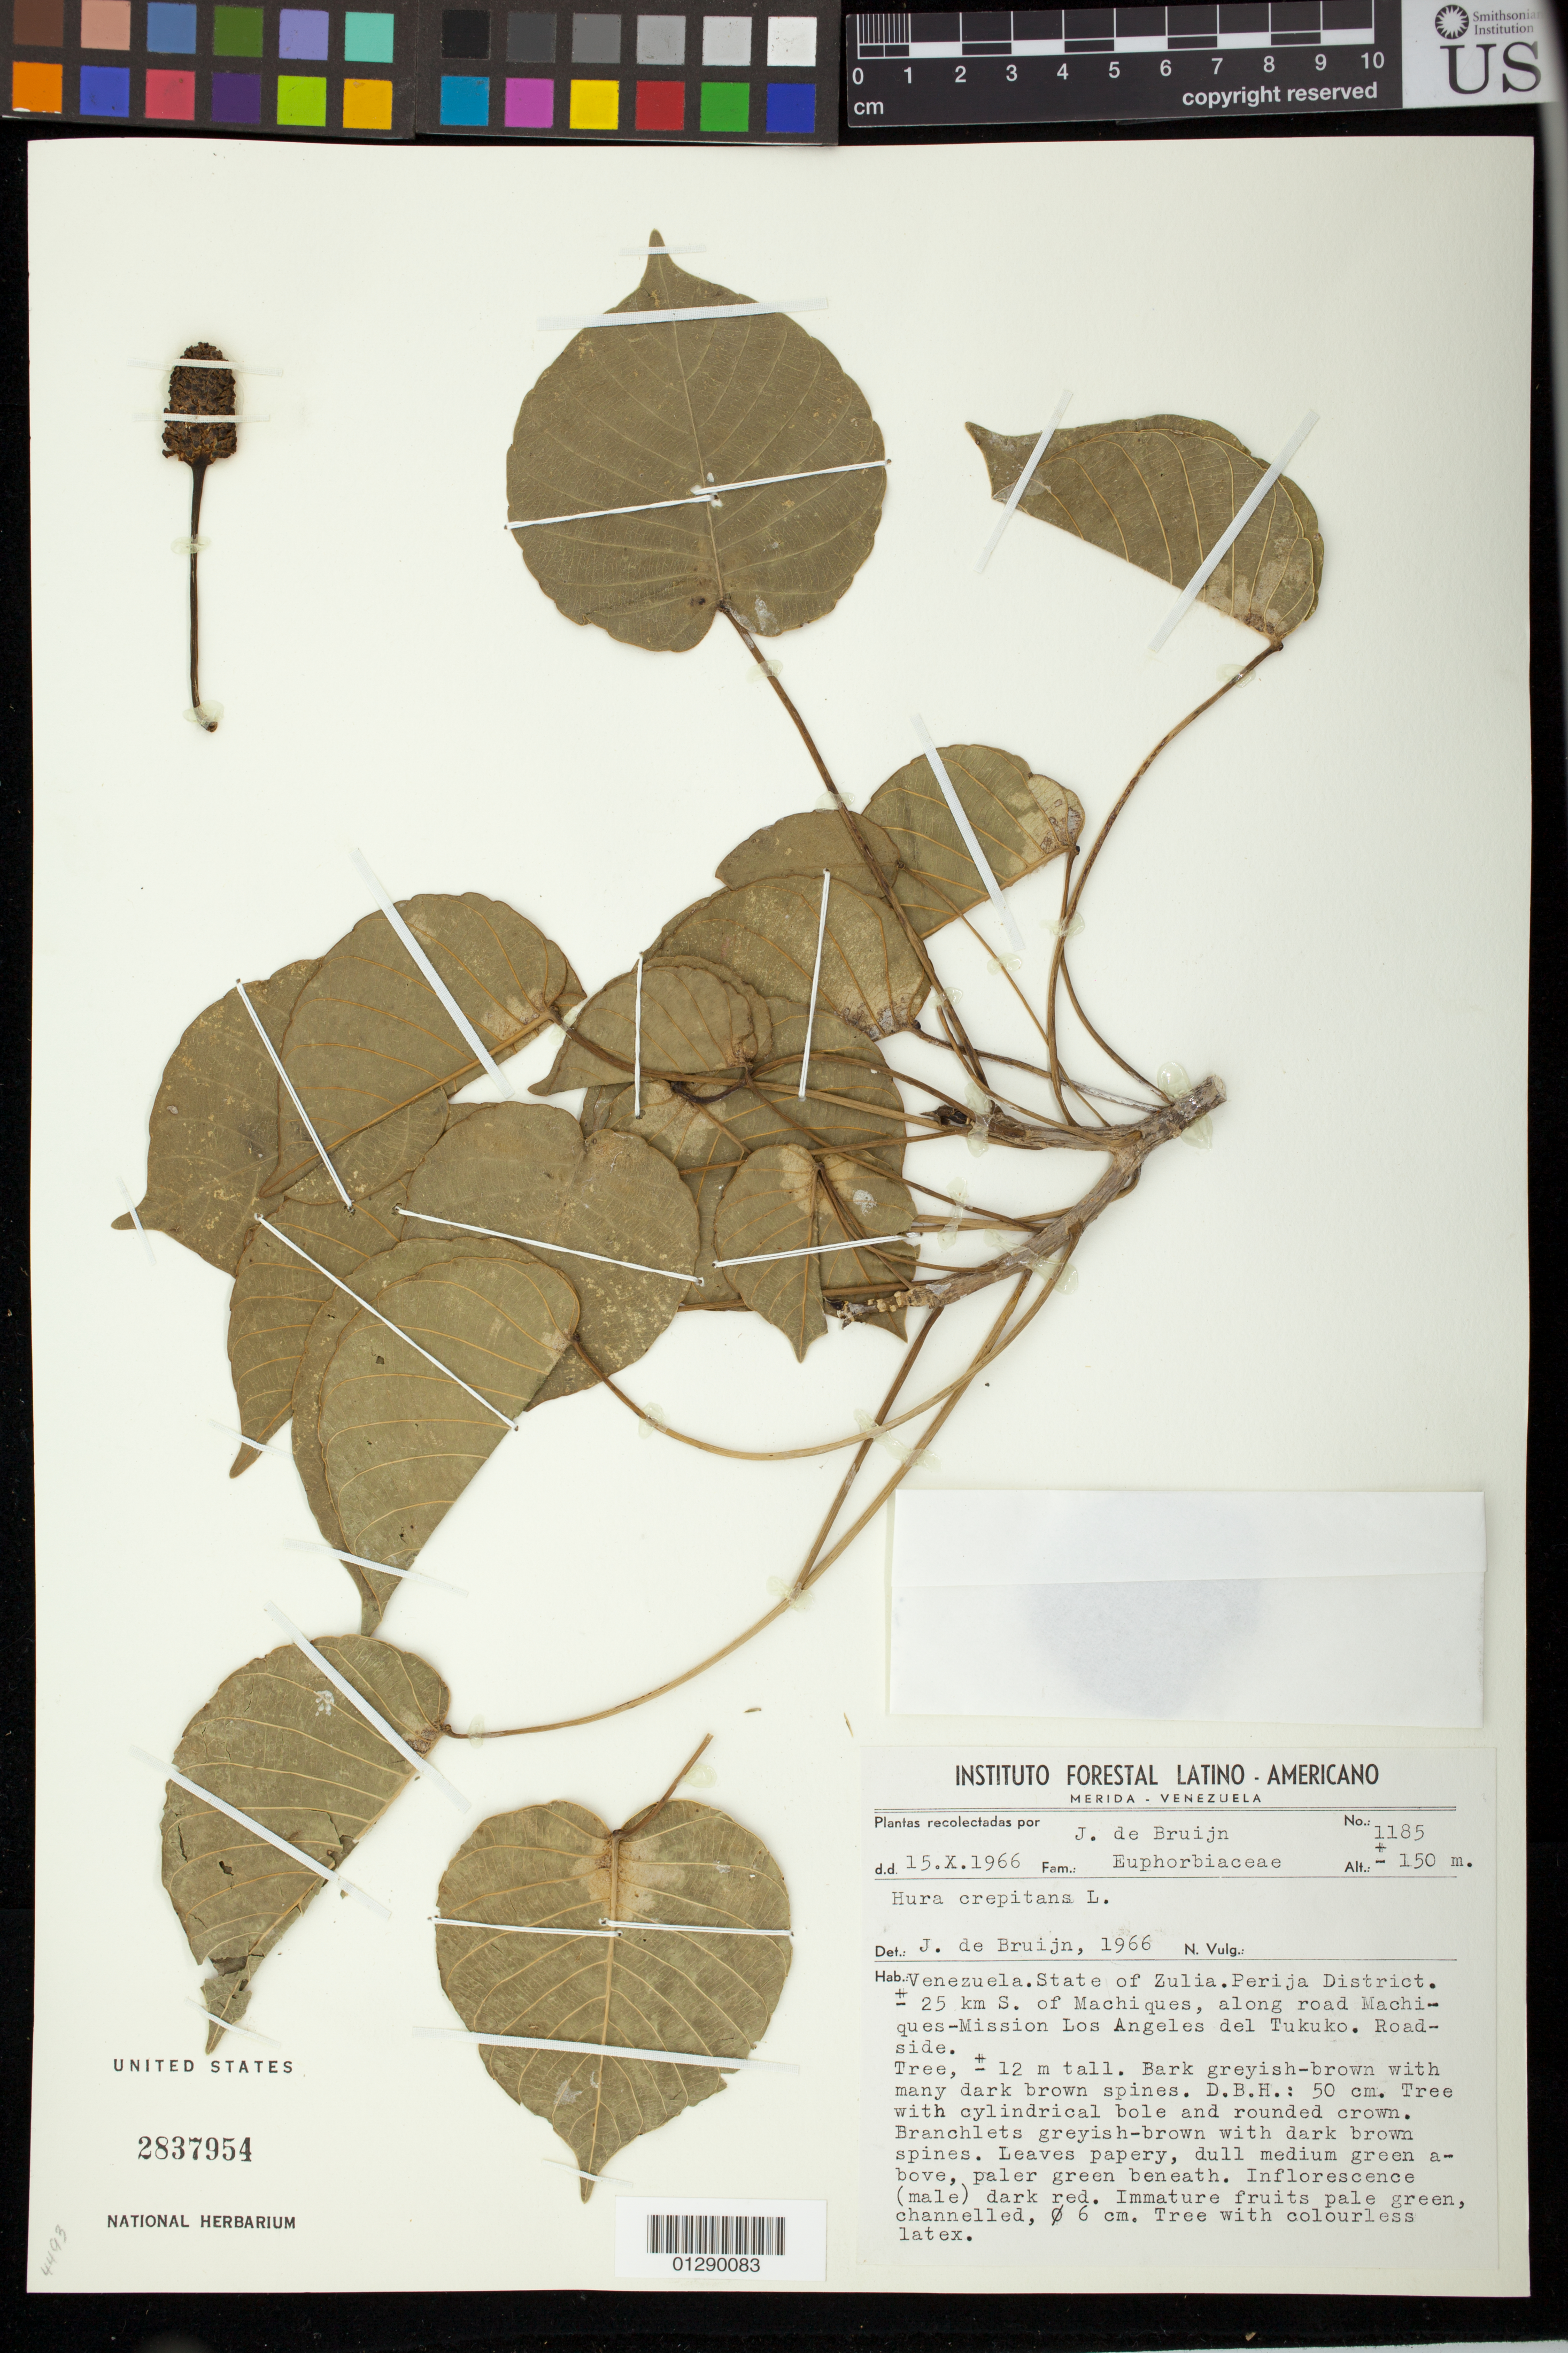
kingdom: Plantae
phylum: Tracheophyta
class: Magnoliopsida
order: Malpighiales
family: Euphorbiaceae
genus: Hura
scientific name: Hura crepitans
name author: L.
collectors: J. Bruijn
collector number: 1185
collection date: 1966-10-15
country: Venezuela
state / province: Zulia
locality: Perija District. 25 km S. of Machiques, along road Michiques-Mission Los Angeles del Tukuko.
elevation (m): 150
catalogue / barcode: US 2837954